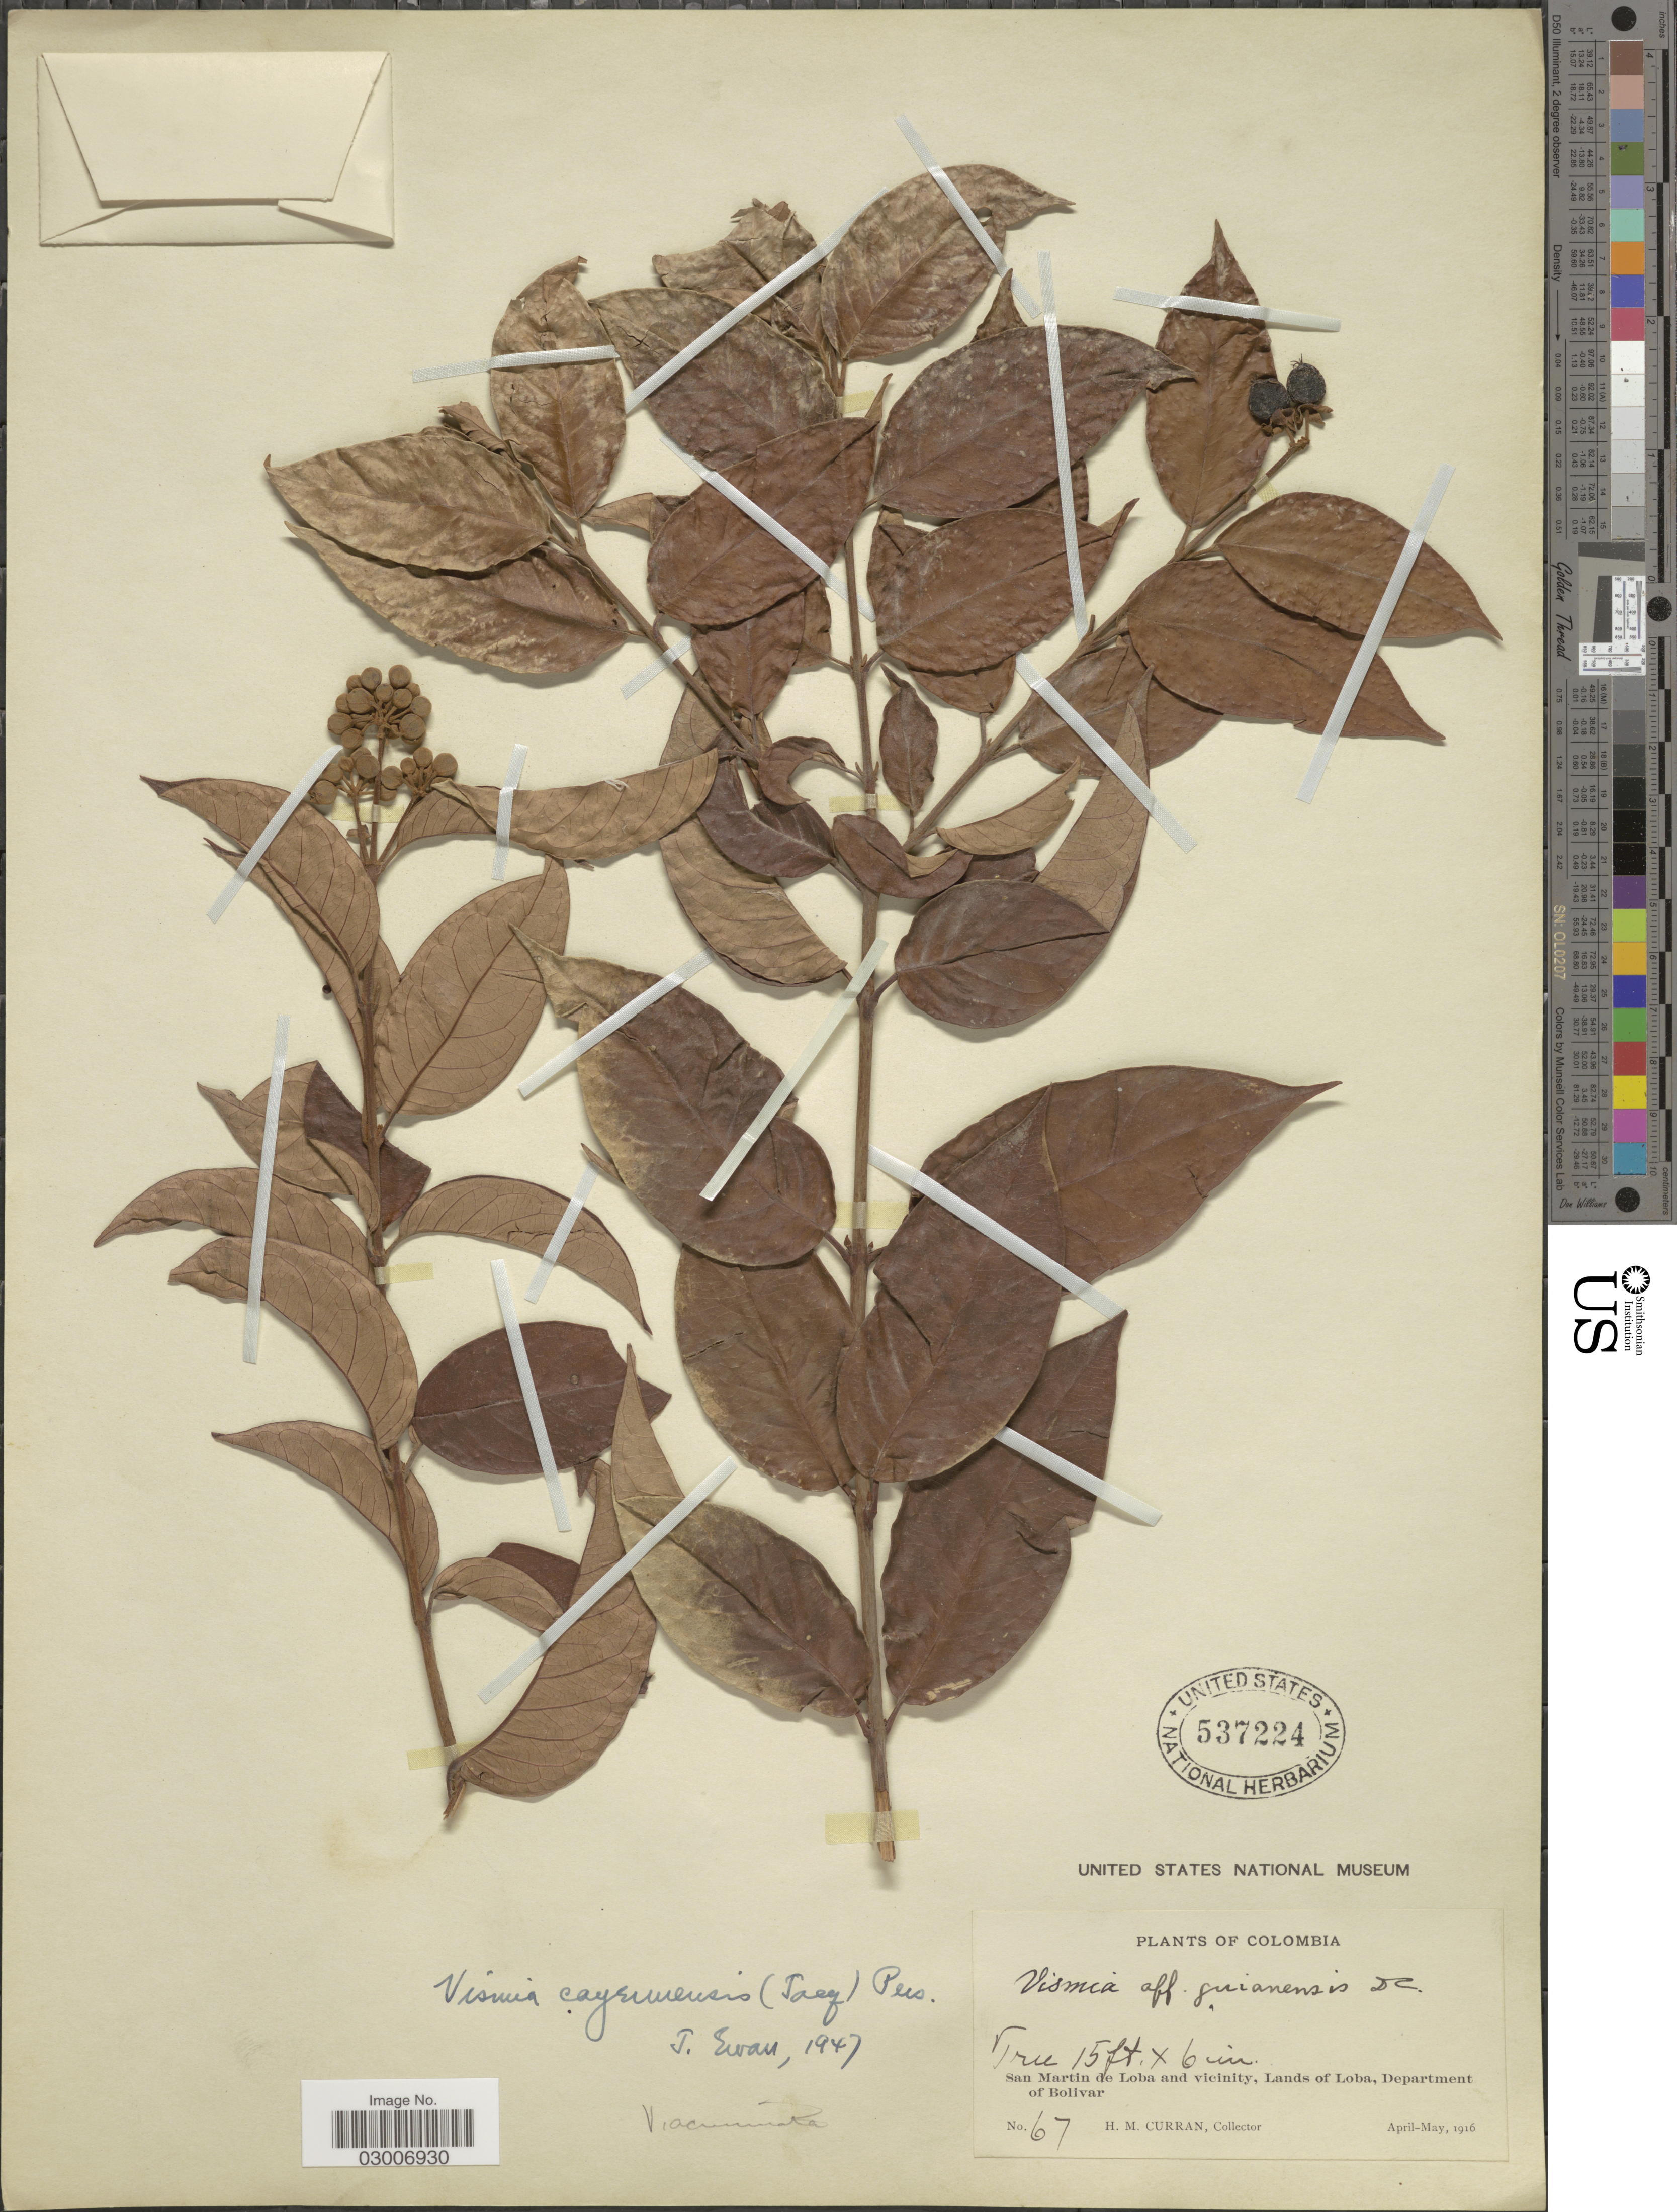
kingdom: Plantae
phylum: Tracheophyta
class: Magnoliopsida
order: Malpighiales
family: Hypericaceae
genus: Vismia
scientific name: Vismia plicatifolia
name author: Hochr.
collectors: H. M. Curran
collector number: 67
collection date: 1916-04/1916-05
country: Colombia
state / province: Bolívar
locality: San Martin de Loba and vicinity, Lands of Loba, Department of Bolivar.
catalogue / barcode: US 537224